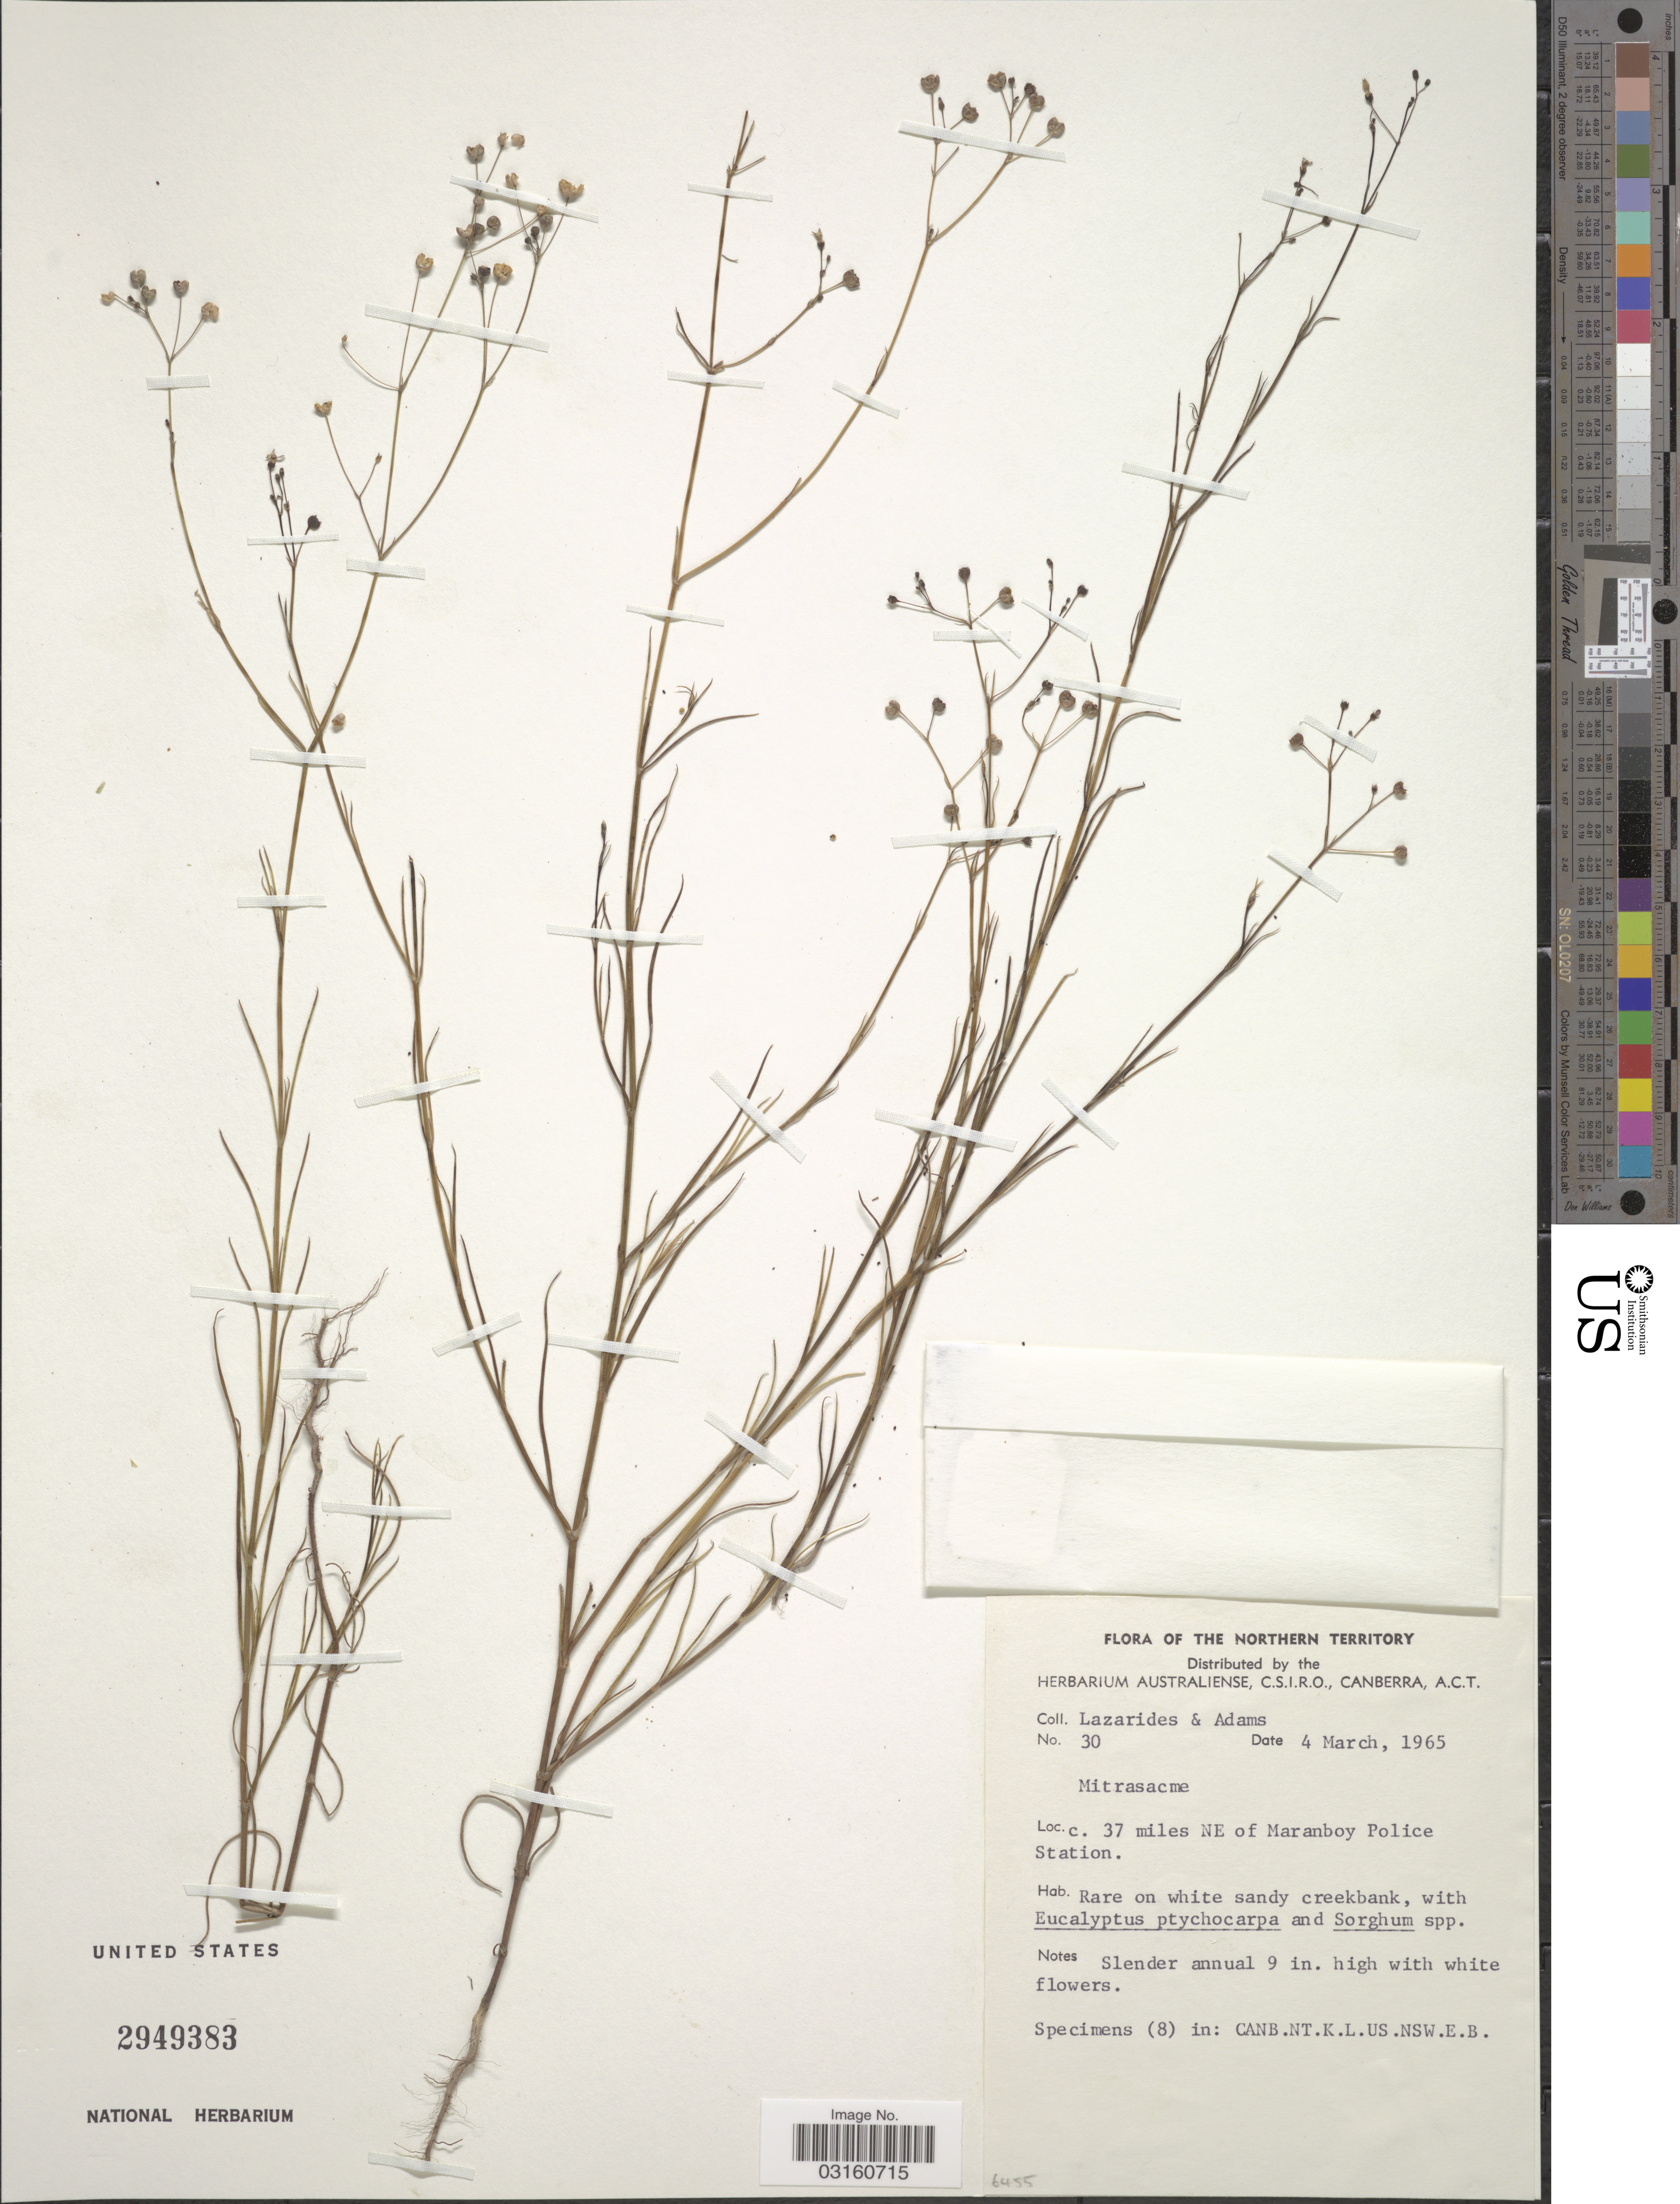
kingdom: Plantae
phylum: Tracheophyta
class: Magnoliopsida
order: Gentianales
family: Loganiaceae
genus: Mitrasacme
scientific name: Mitrasacme sp.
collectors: M. Lazarides & Adams, --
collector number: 30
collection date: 1965-03-04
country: Australia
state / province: Northern Territory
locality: C. 37 miles NE of Maranboy Police Station.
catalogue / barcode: US 2949383